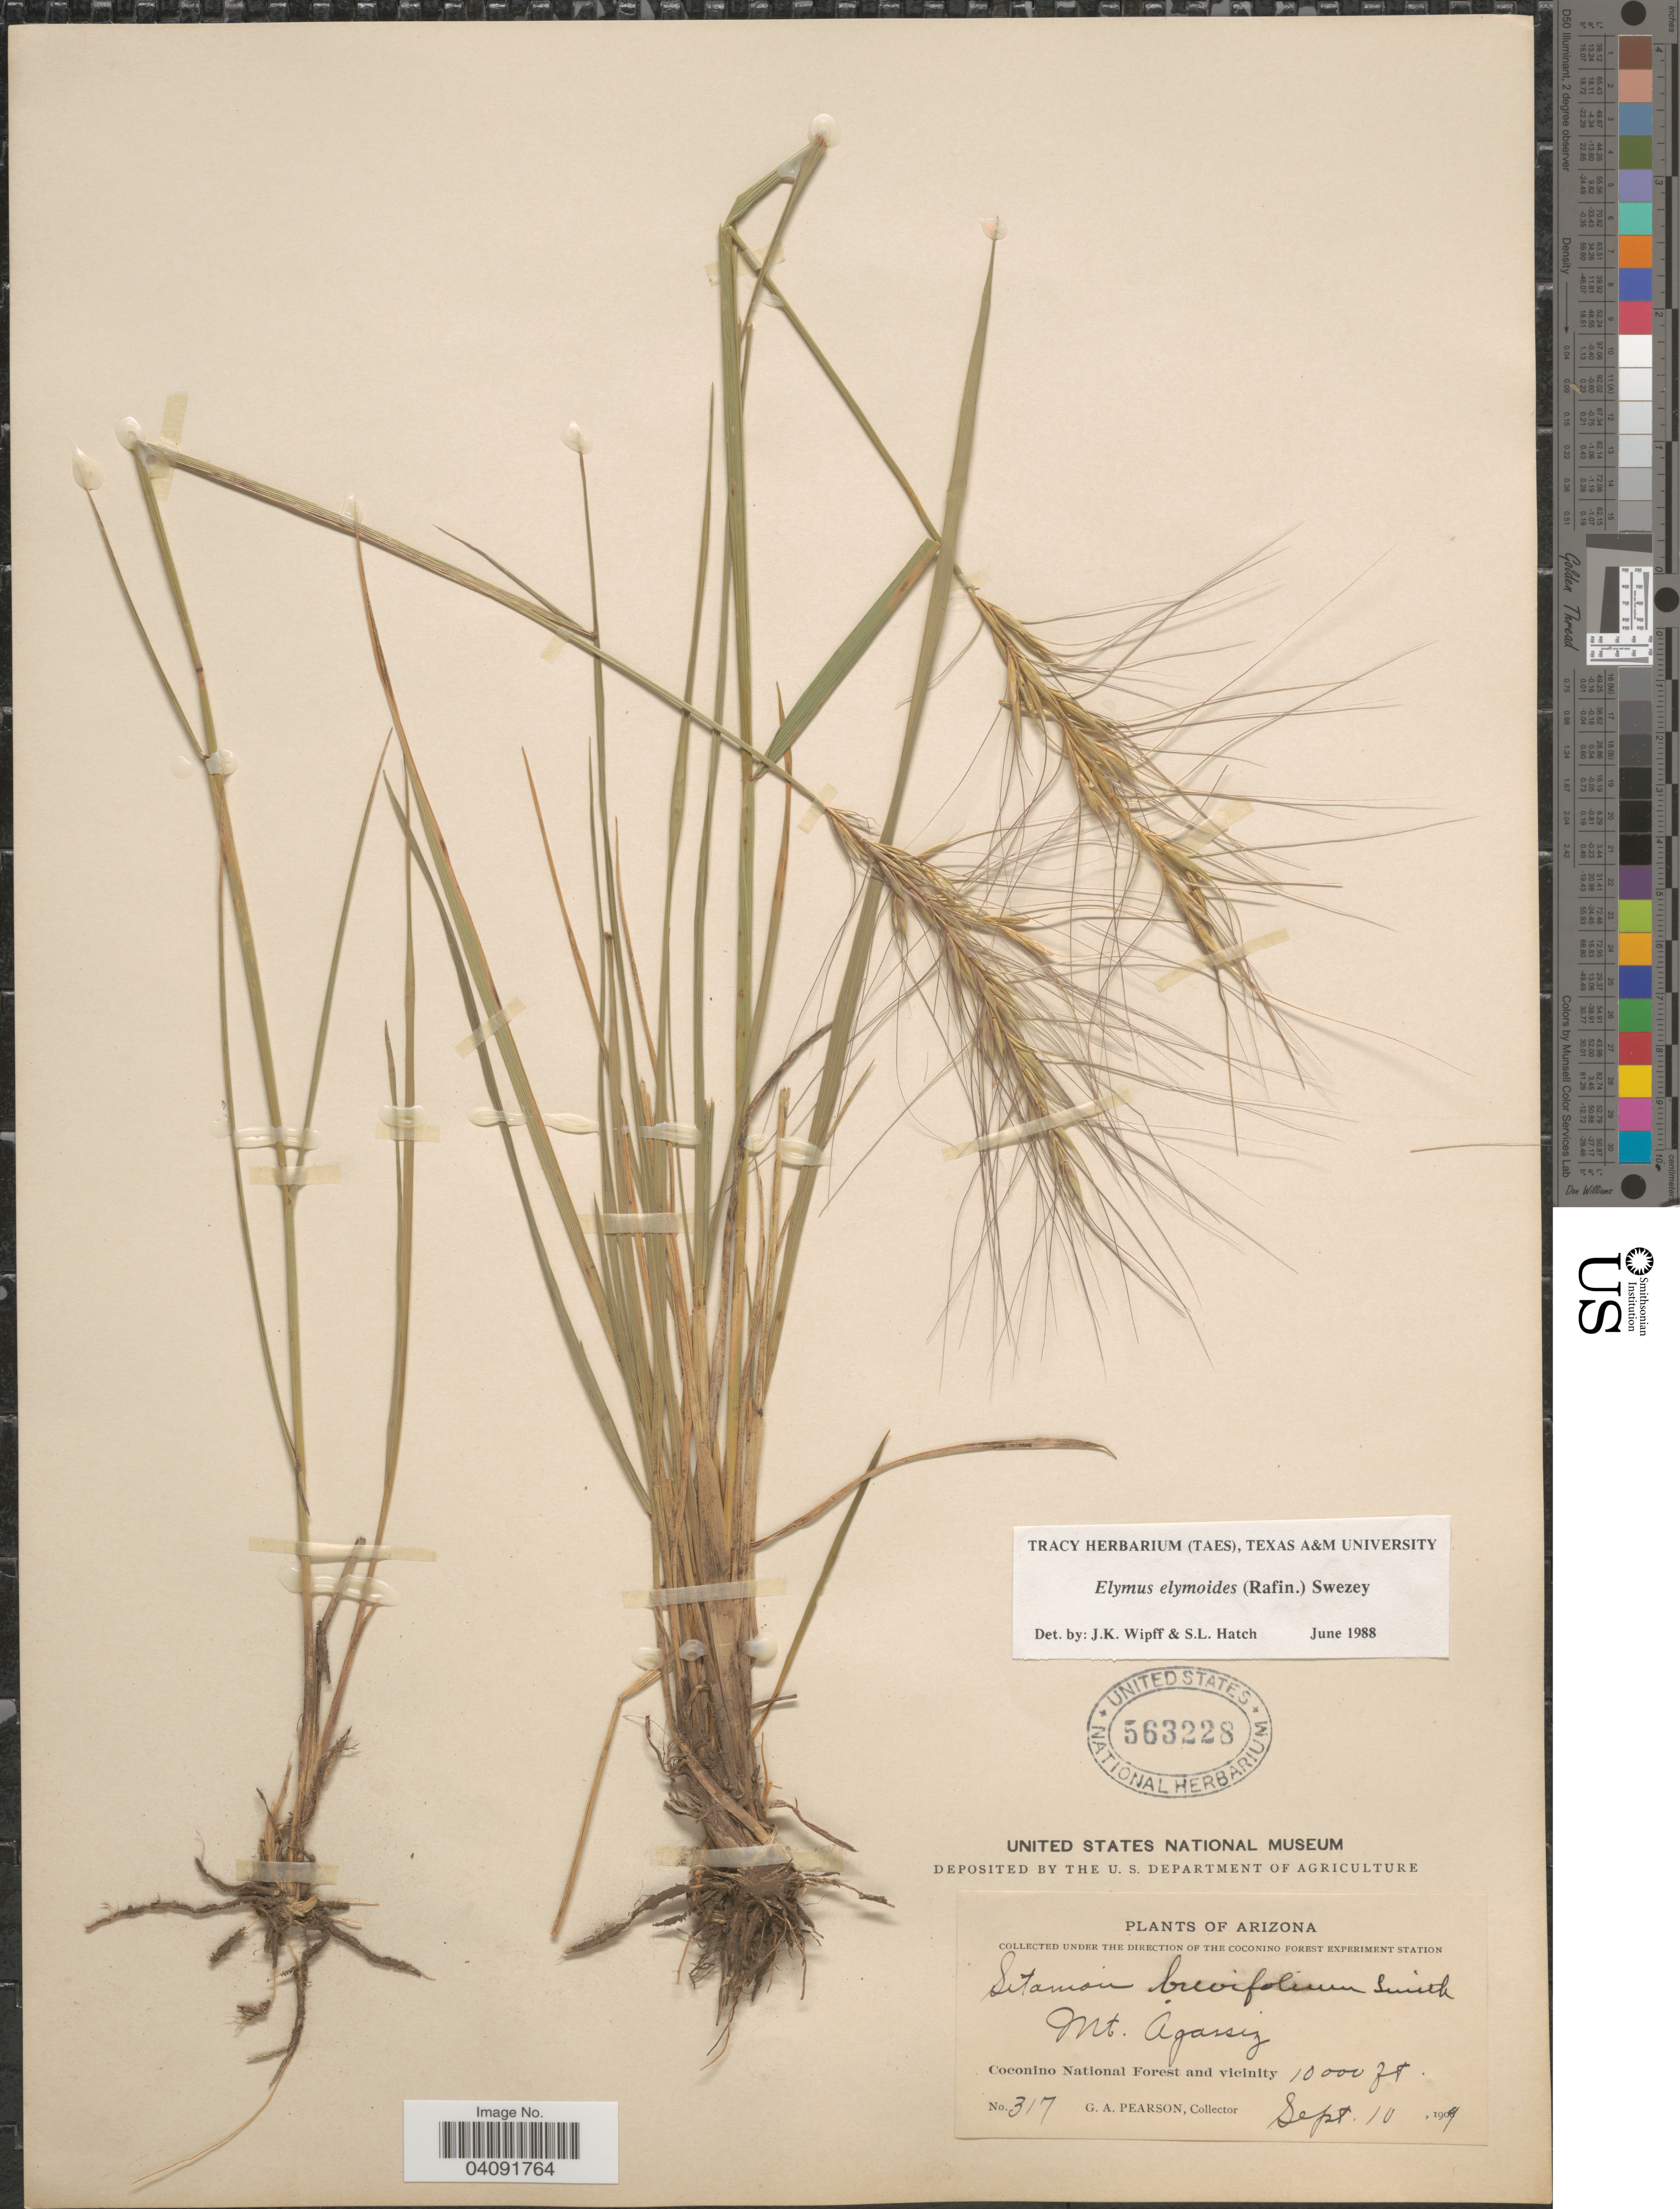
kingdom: Plantae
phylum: Tracheophyta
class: Liliopsida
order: Poales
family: Poaceae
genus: Elymus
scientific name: Elymus elymoides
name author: (Raf.) Swezey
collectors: G. Pearson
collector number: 317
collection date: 1909-09-10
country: United States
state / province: Arizona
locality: Mt. Agassiz. Coconino National Forest and vicinity.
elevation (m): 3048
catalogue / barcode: US 563228